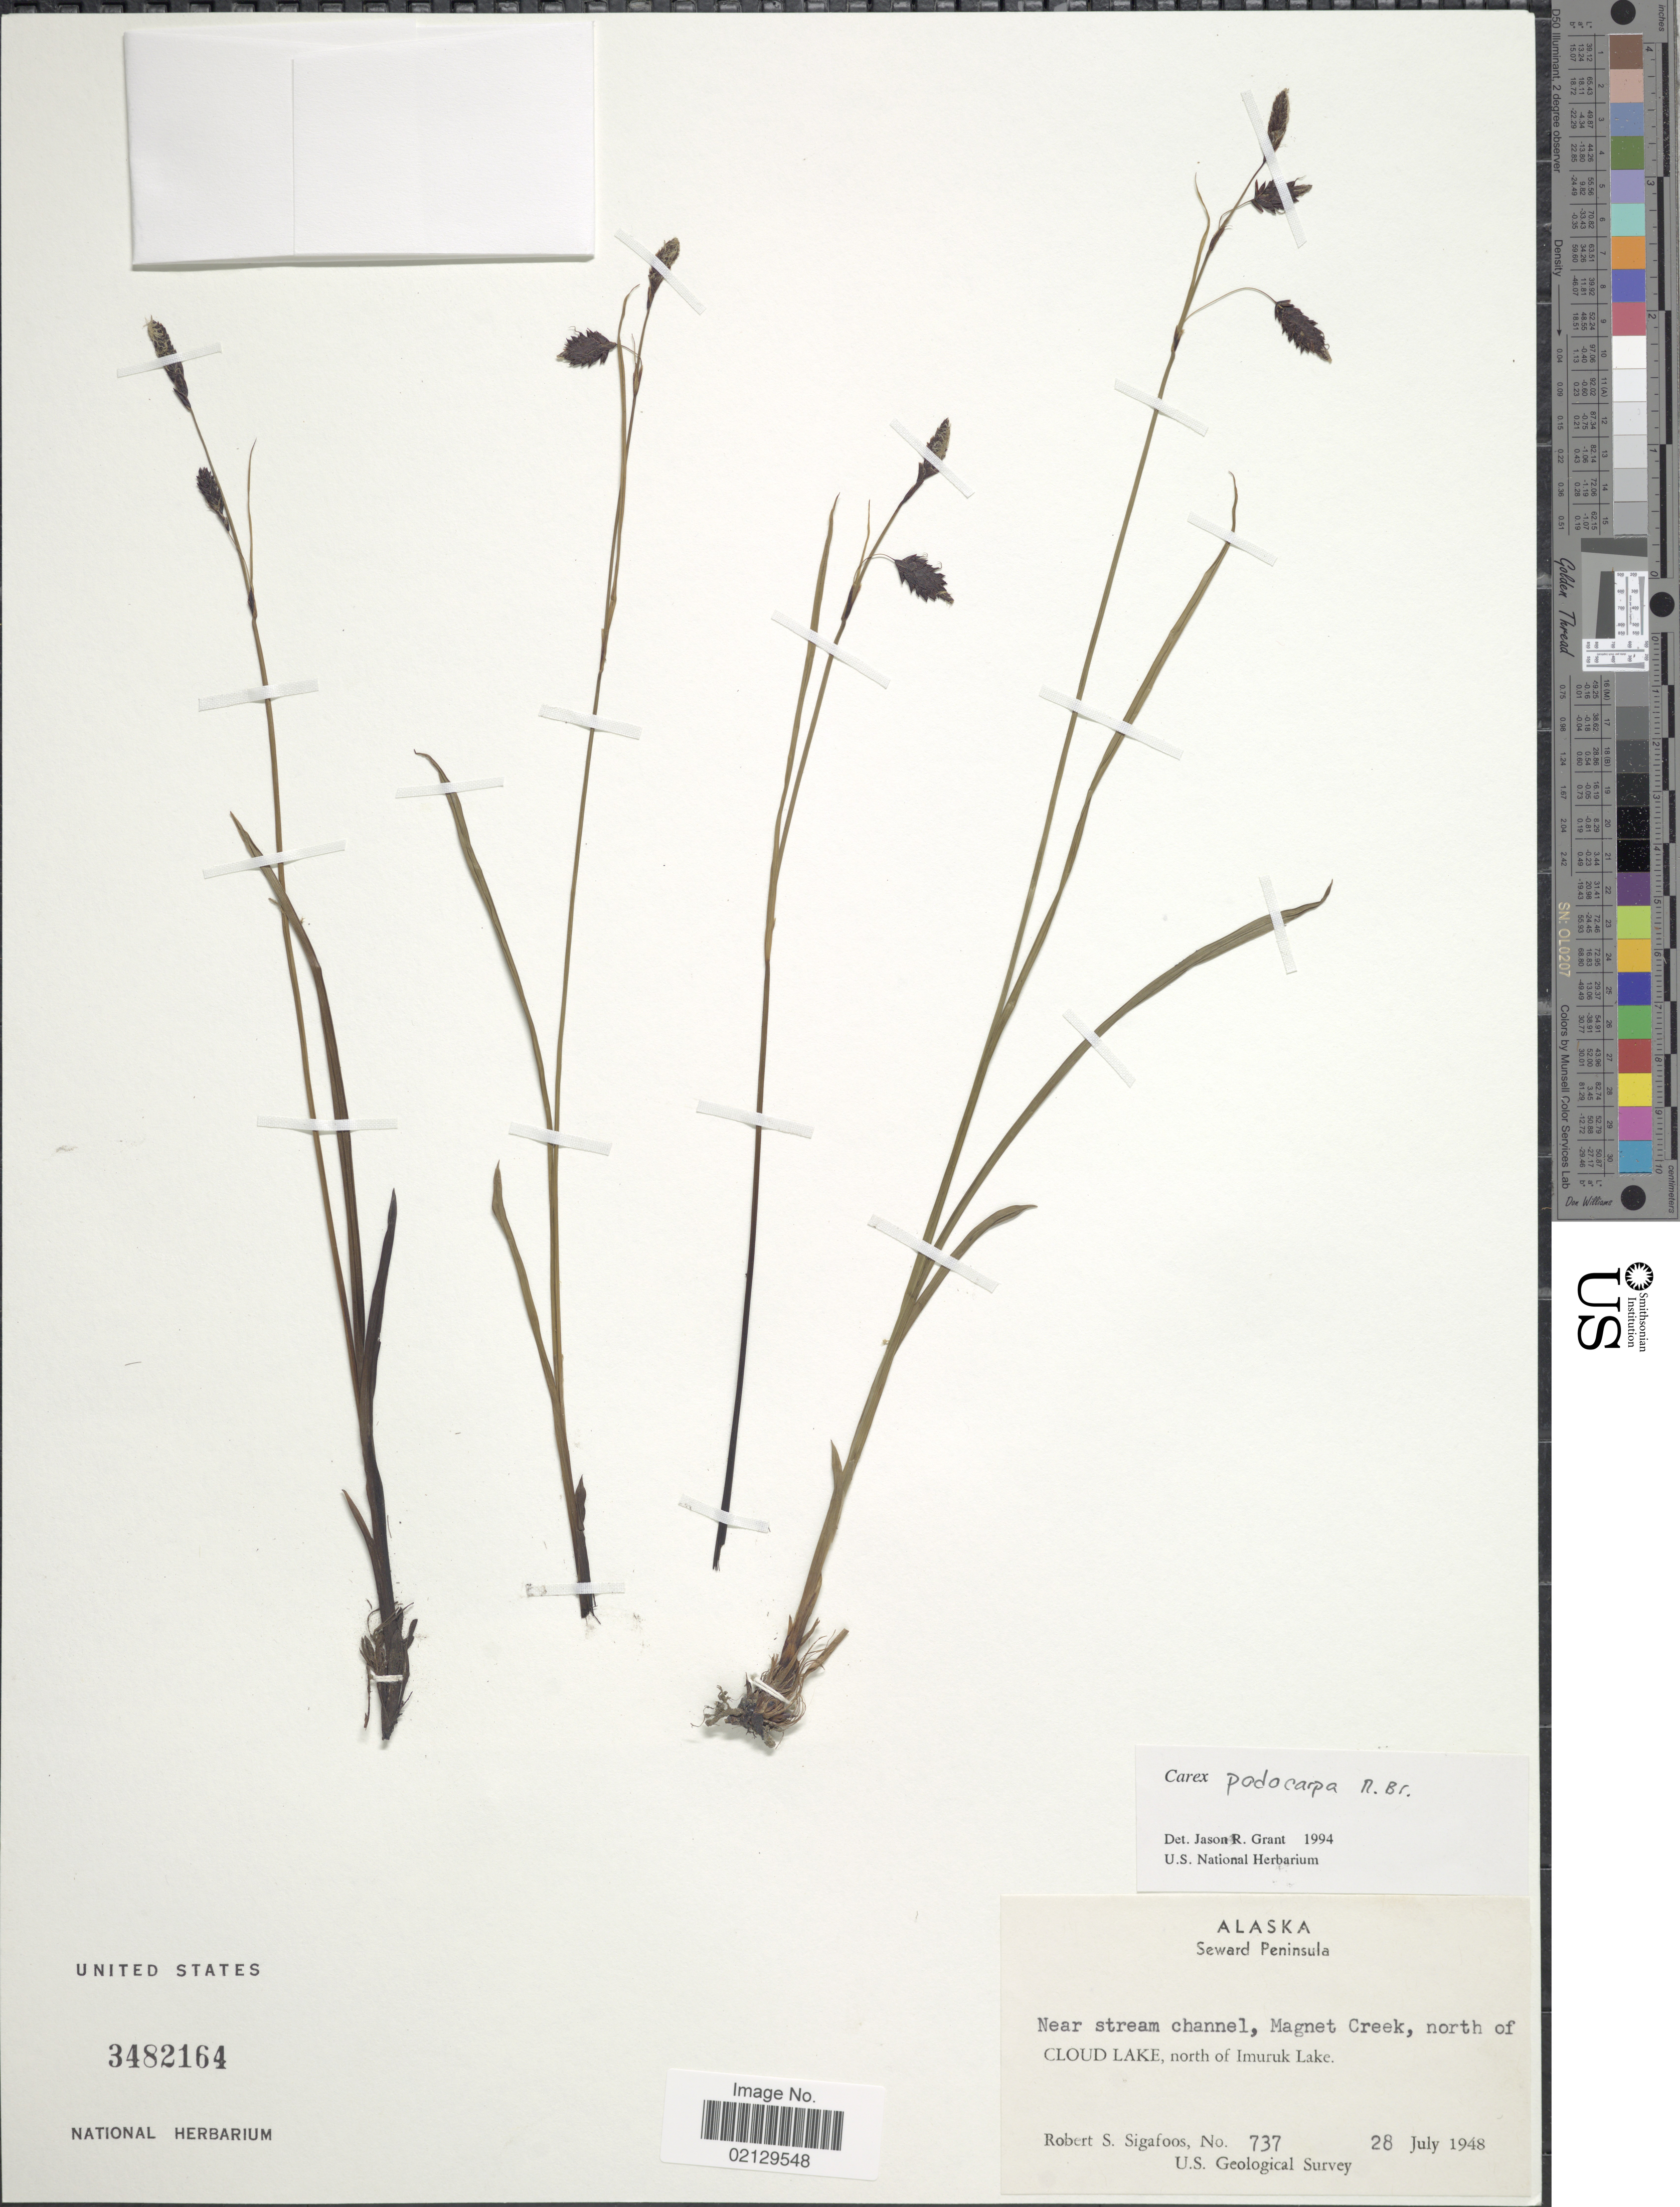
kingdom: Plantae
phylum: Tracheophyta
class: Liliopsida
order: Poales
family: Cyperaceae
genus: Carex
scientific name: Carex podocarpa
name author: R. Br.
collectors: R. Sigafoos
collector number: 737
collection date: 1948-07-28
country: United States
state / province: Alaska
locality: Sewatd Peninsula, Near stream channel, Magnet Creek, north of Cloud Lake, North of Imuruk Lake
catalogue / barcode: US 3482164